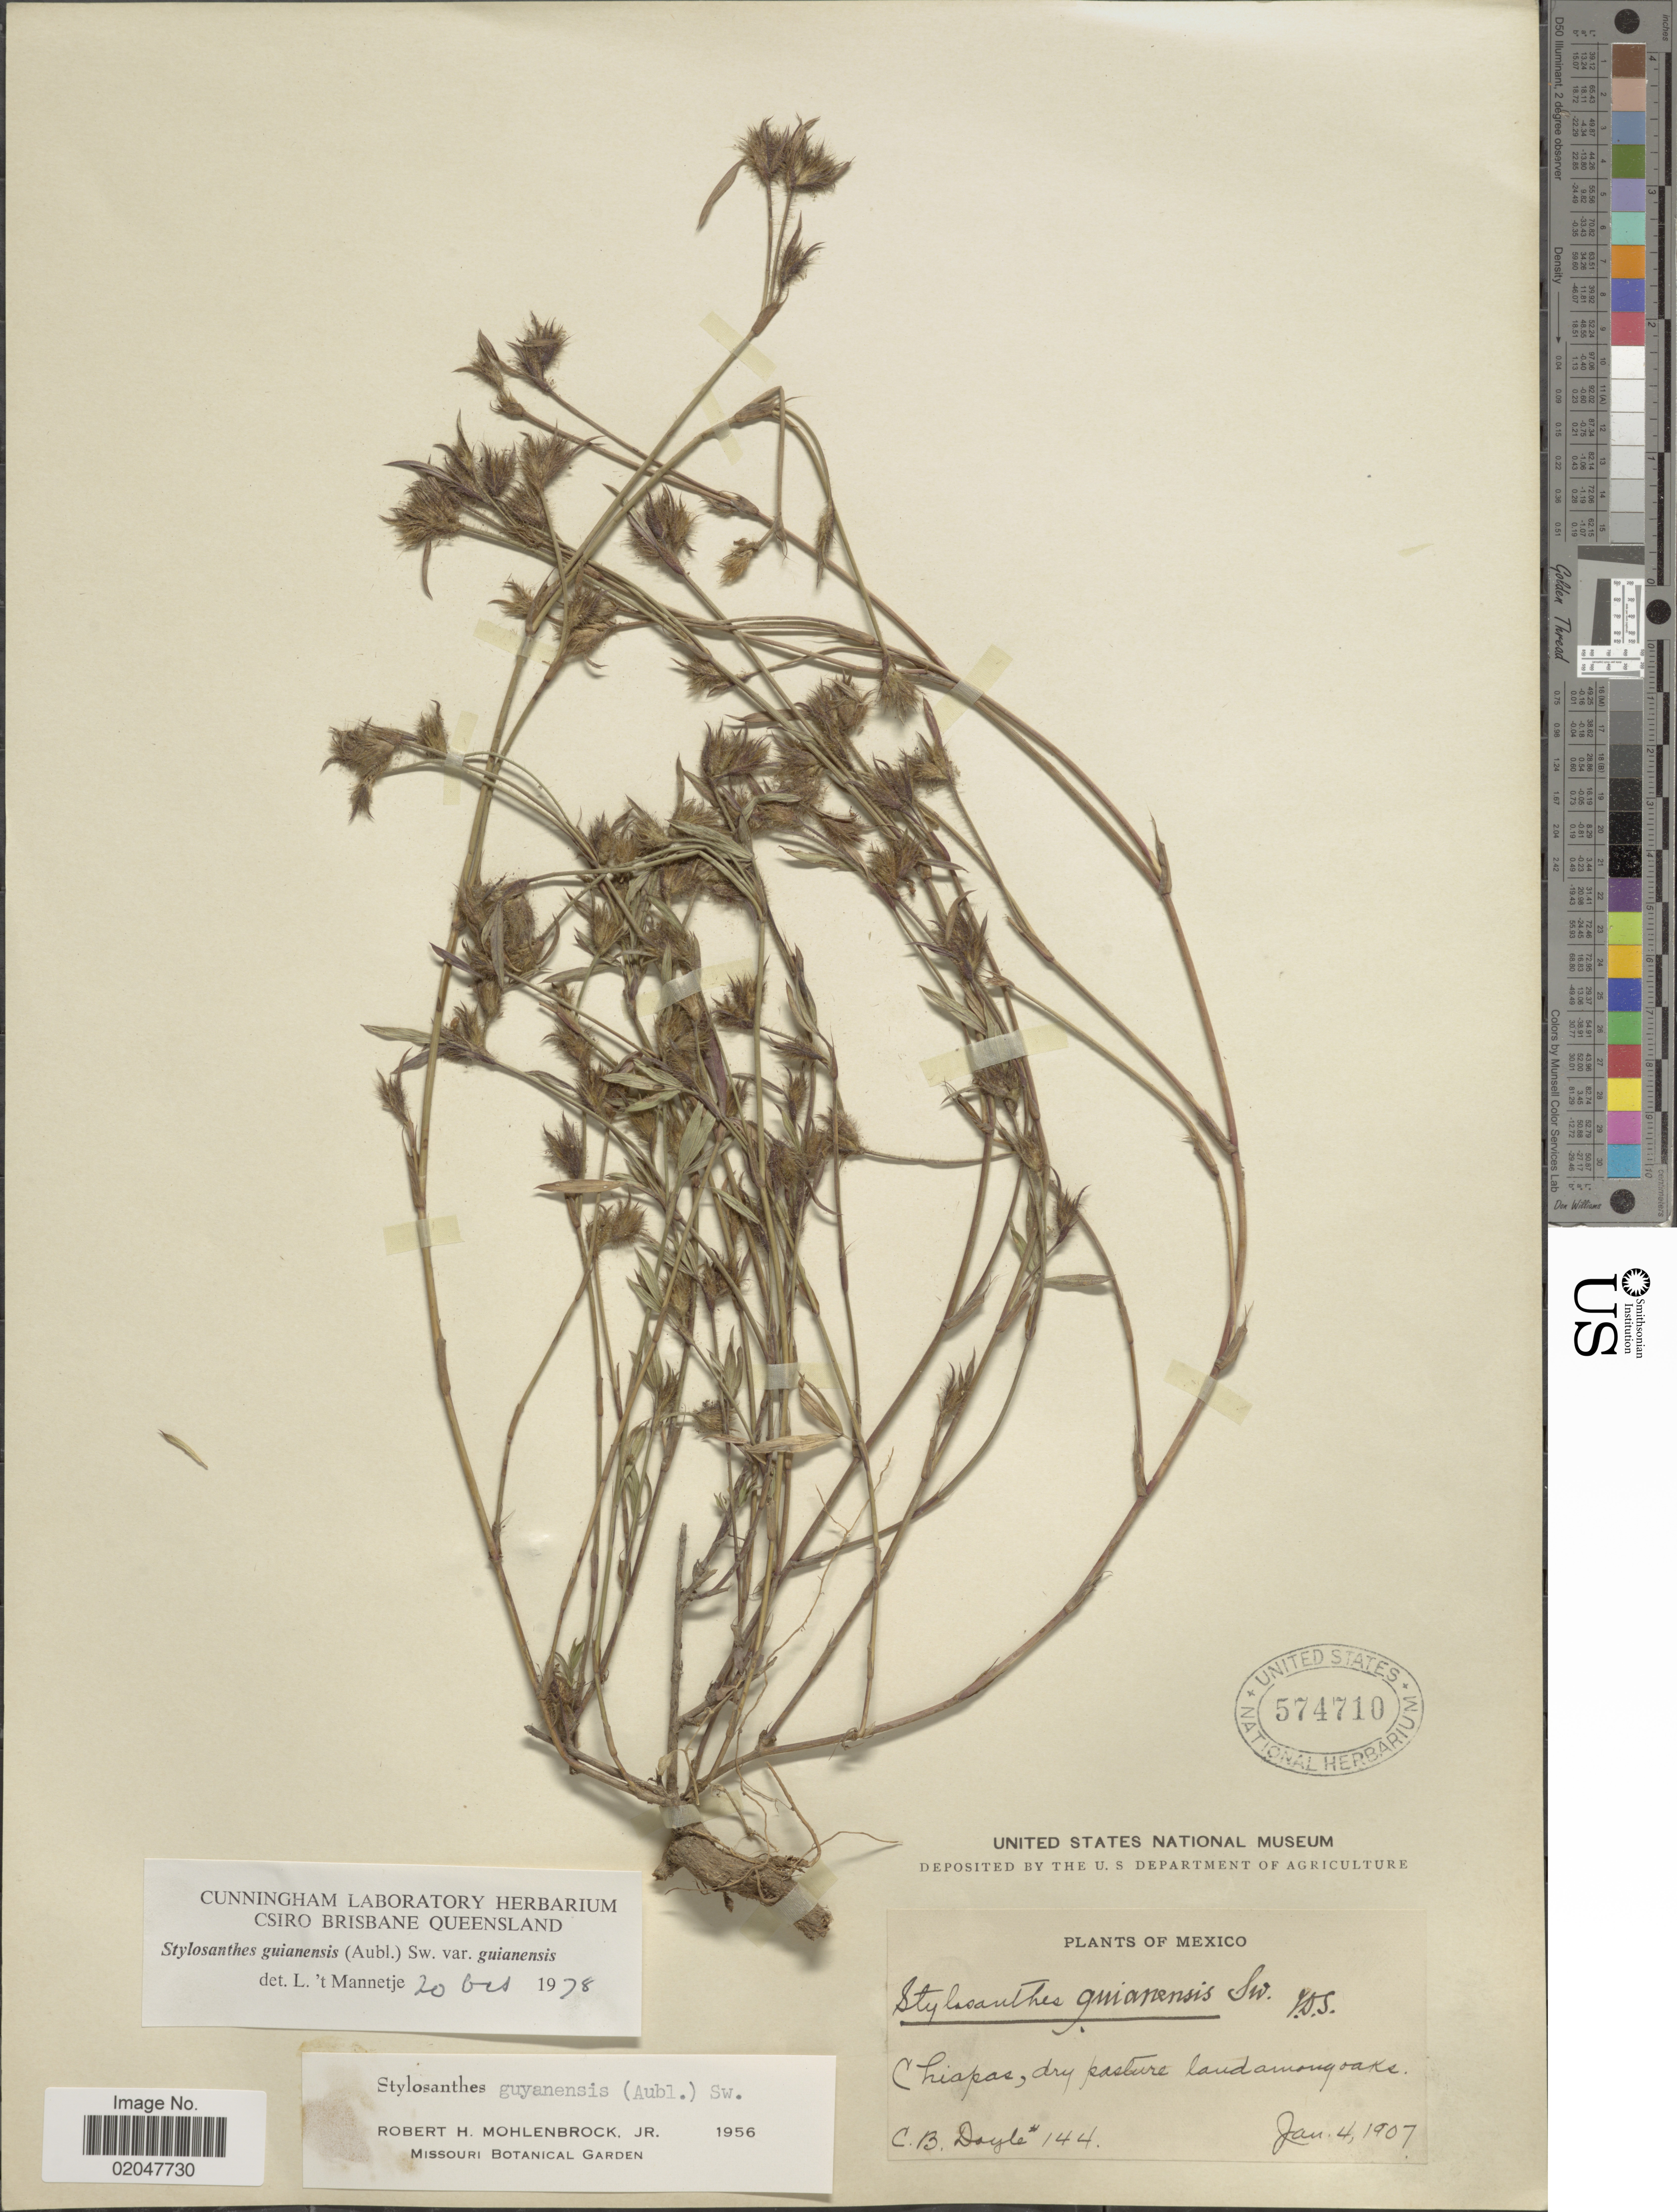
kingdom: Plantae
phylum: Tracheophyta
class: Magnoliopsida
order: Fabales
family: Fabaceae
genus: Stylosanthes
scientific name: Stylosanthes guianensis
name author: (Aubl.) Sw.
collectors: C. Doyle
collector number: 144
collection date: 1907-06-04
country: Mexico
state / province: Chiapas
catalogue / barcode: US 574710